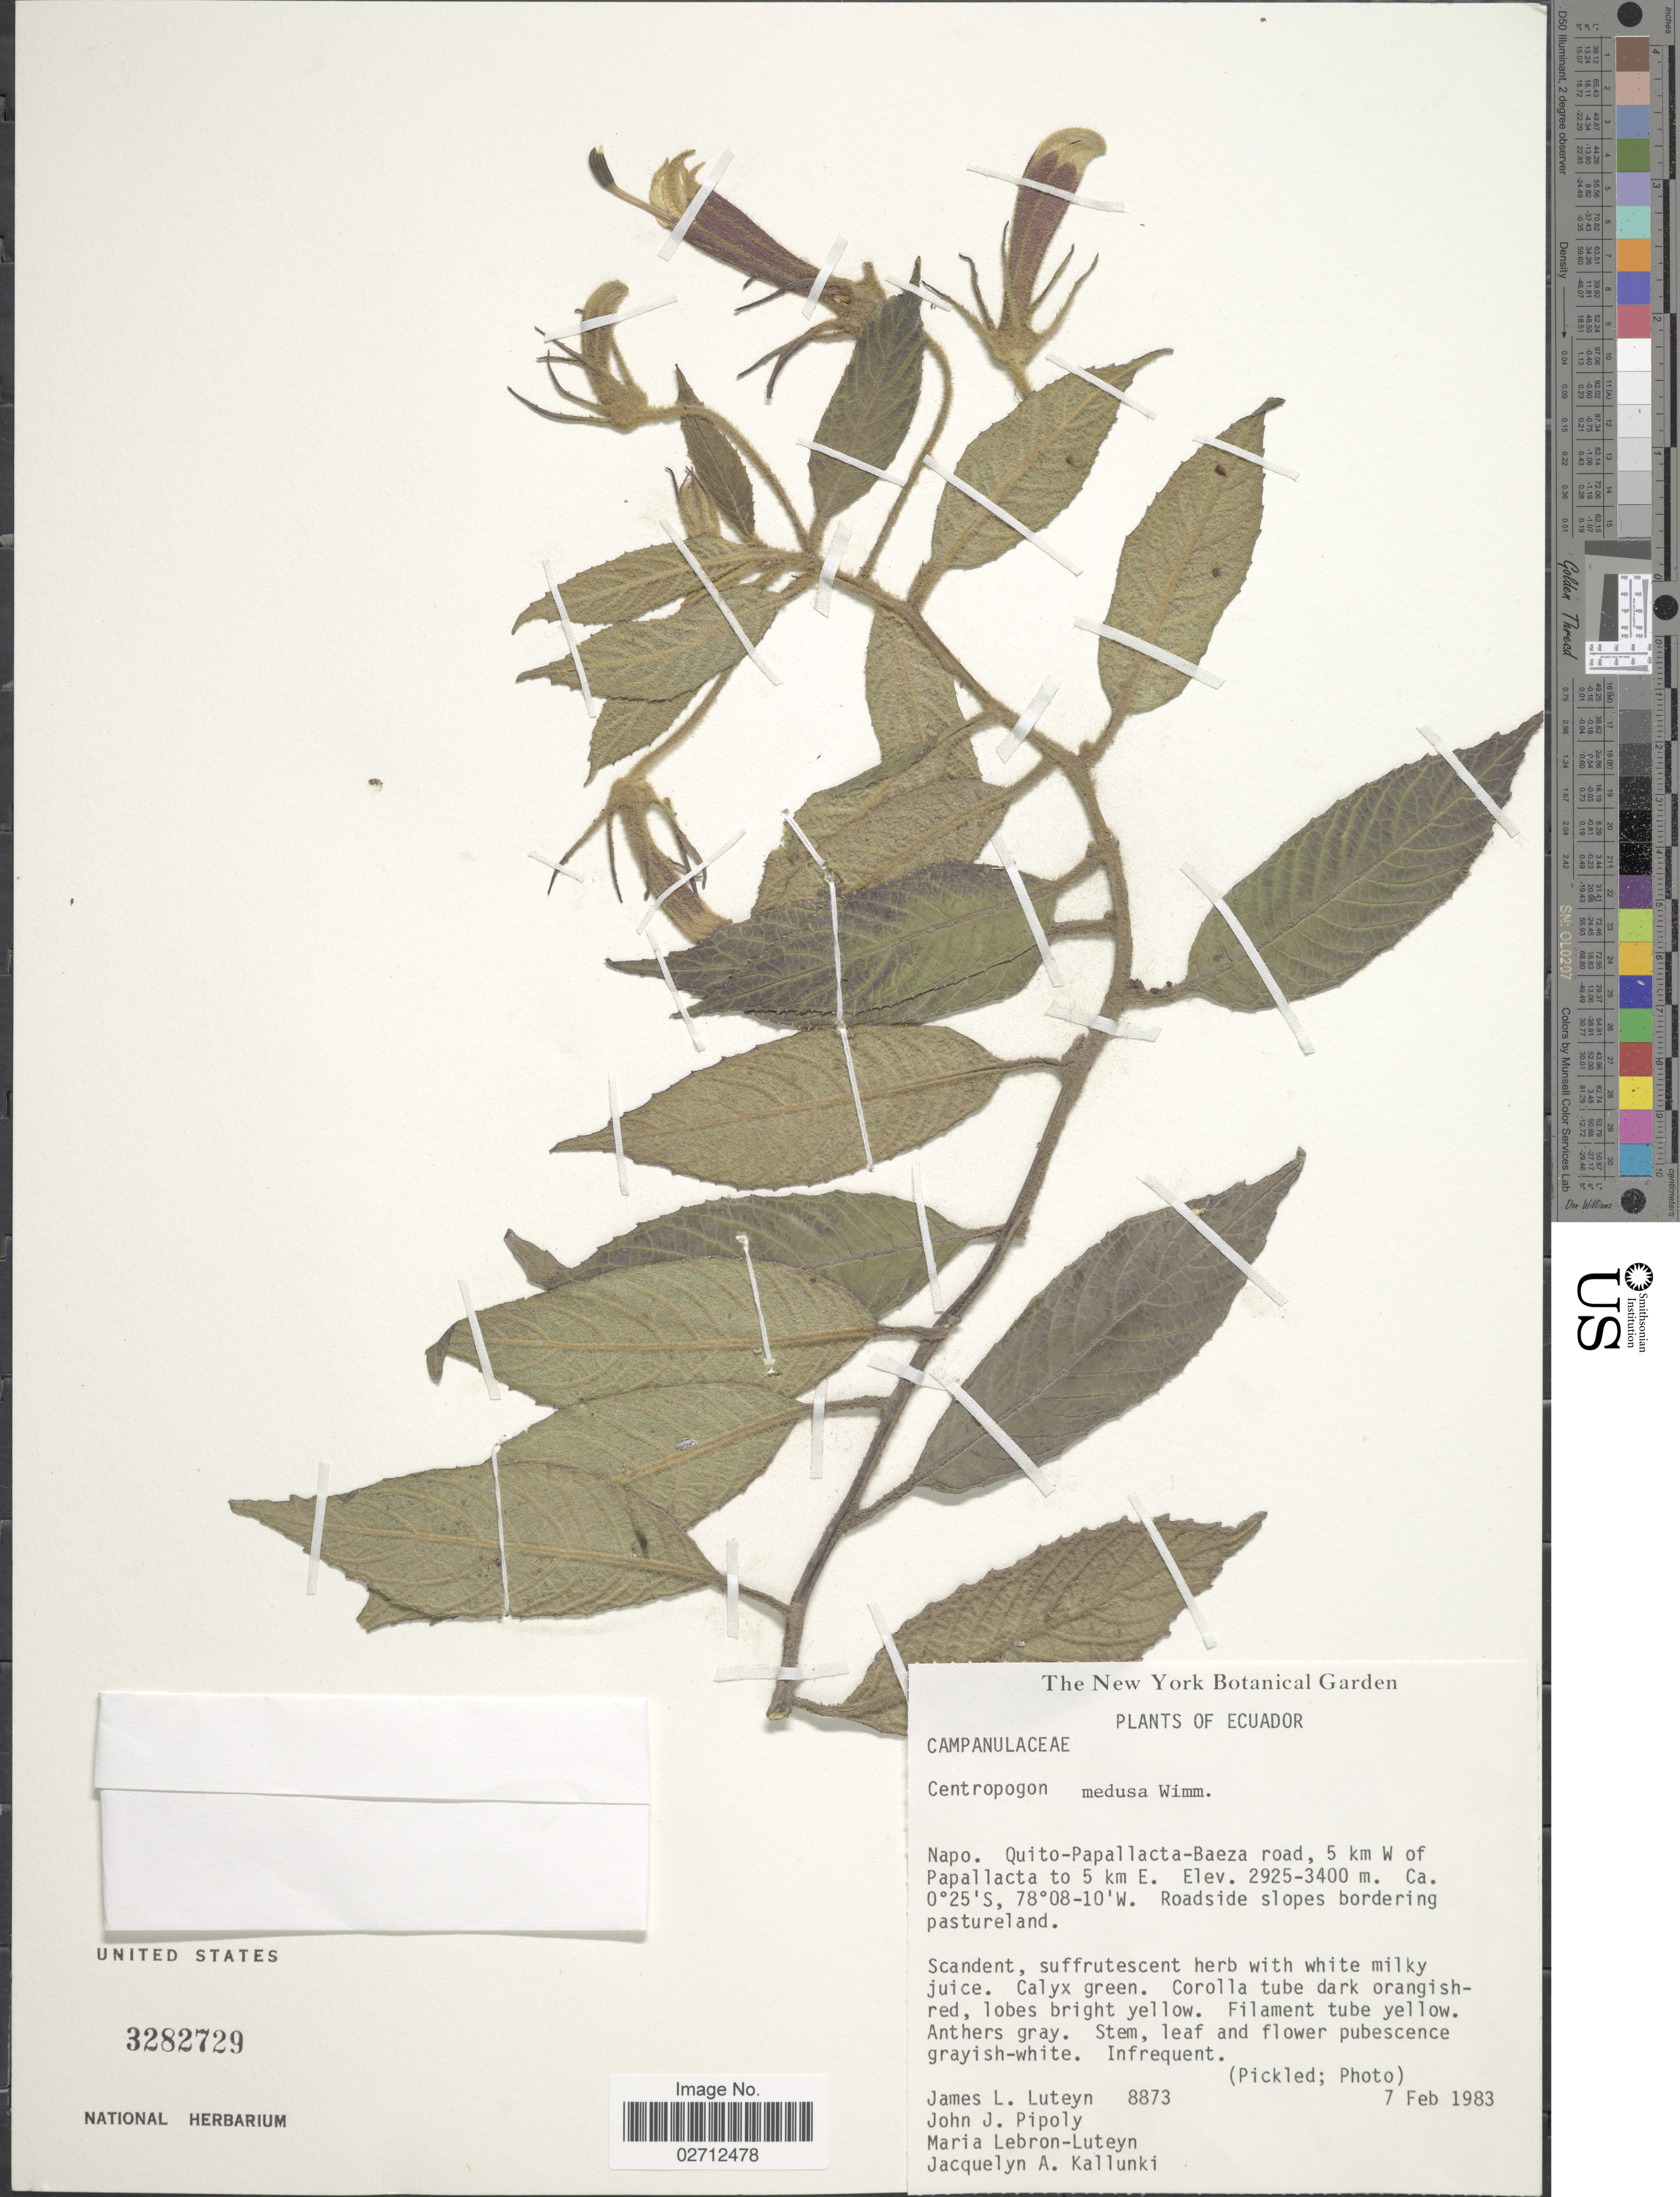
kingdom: Plantae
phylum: Tracheophyta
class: Magnoliopsida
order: Asterales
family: Campanulaceae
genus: Centropogon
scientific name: Centropogon medusa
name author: E. Wimm.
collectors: J. L. Luteyn, J. J. Pipoly, M. L. Lebrón-Luteyn & J. Kallunki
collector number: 8873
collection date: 1983-02-07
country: Ecuador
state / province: Napo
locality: Quito-Papallacta-Baeza road, 5 km W of Papallacta to 5 km E. Roadside slopes bordering pastureland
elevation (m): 2925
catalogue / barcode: US 3282729